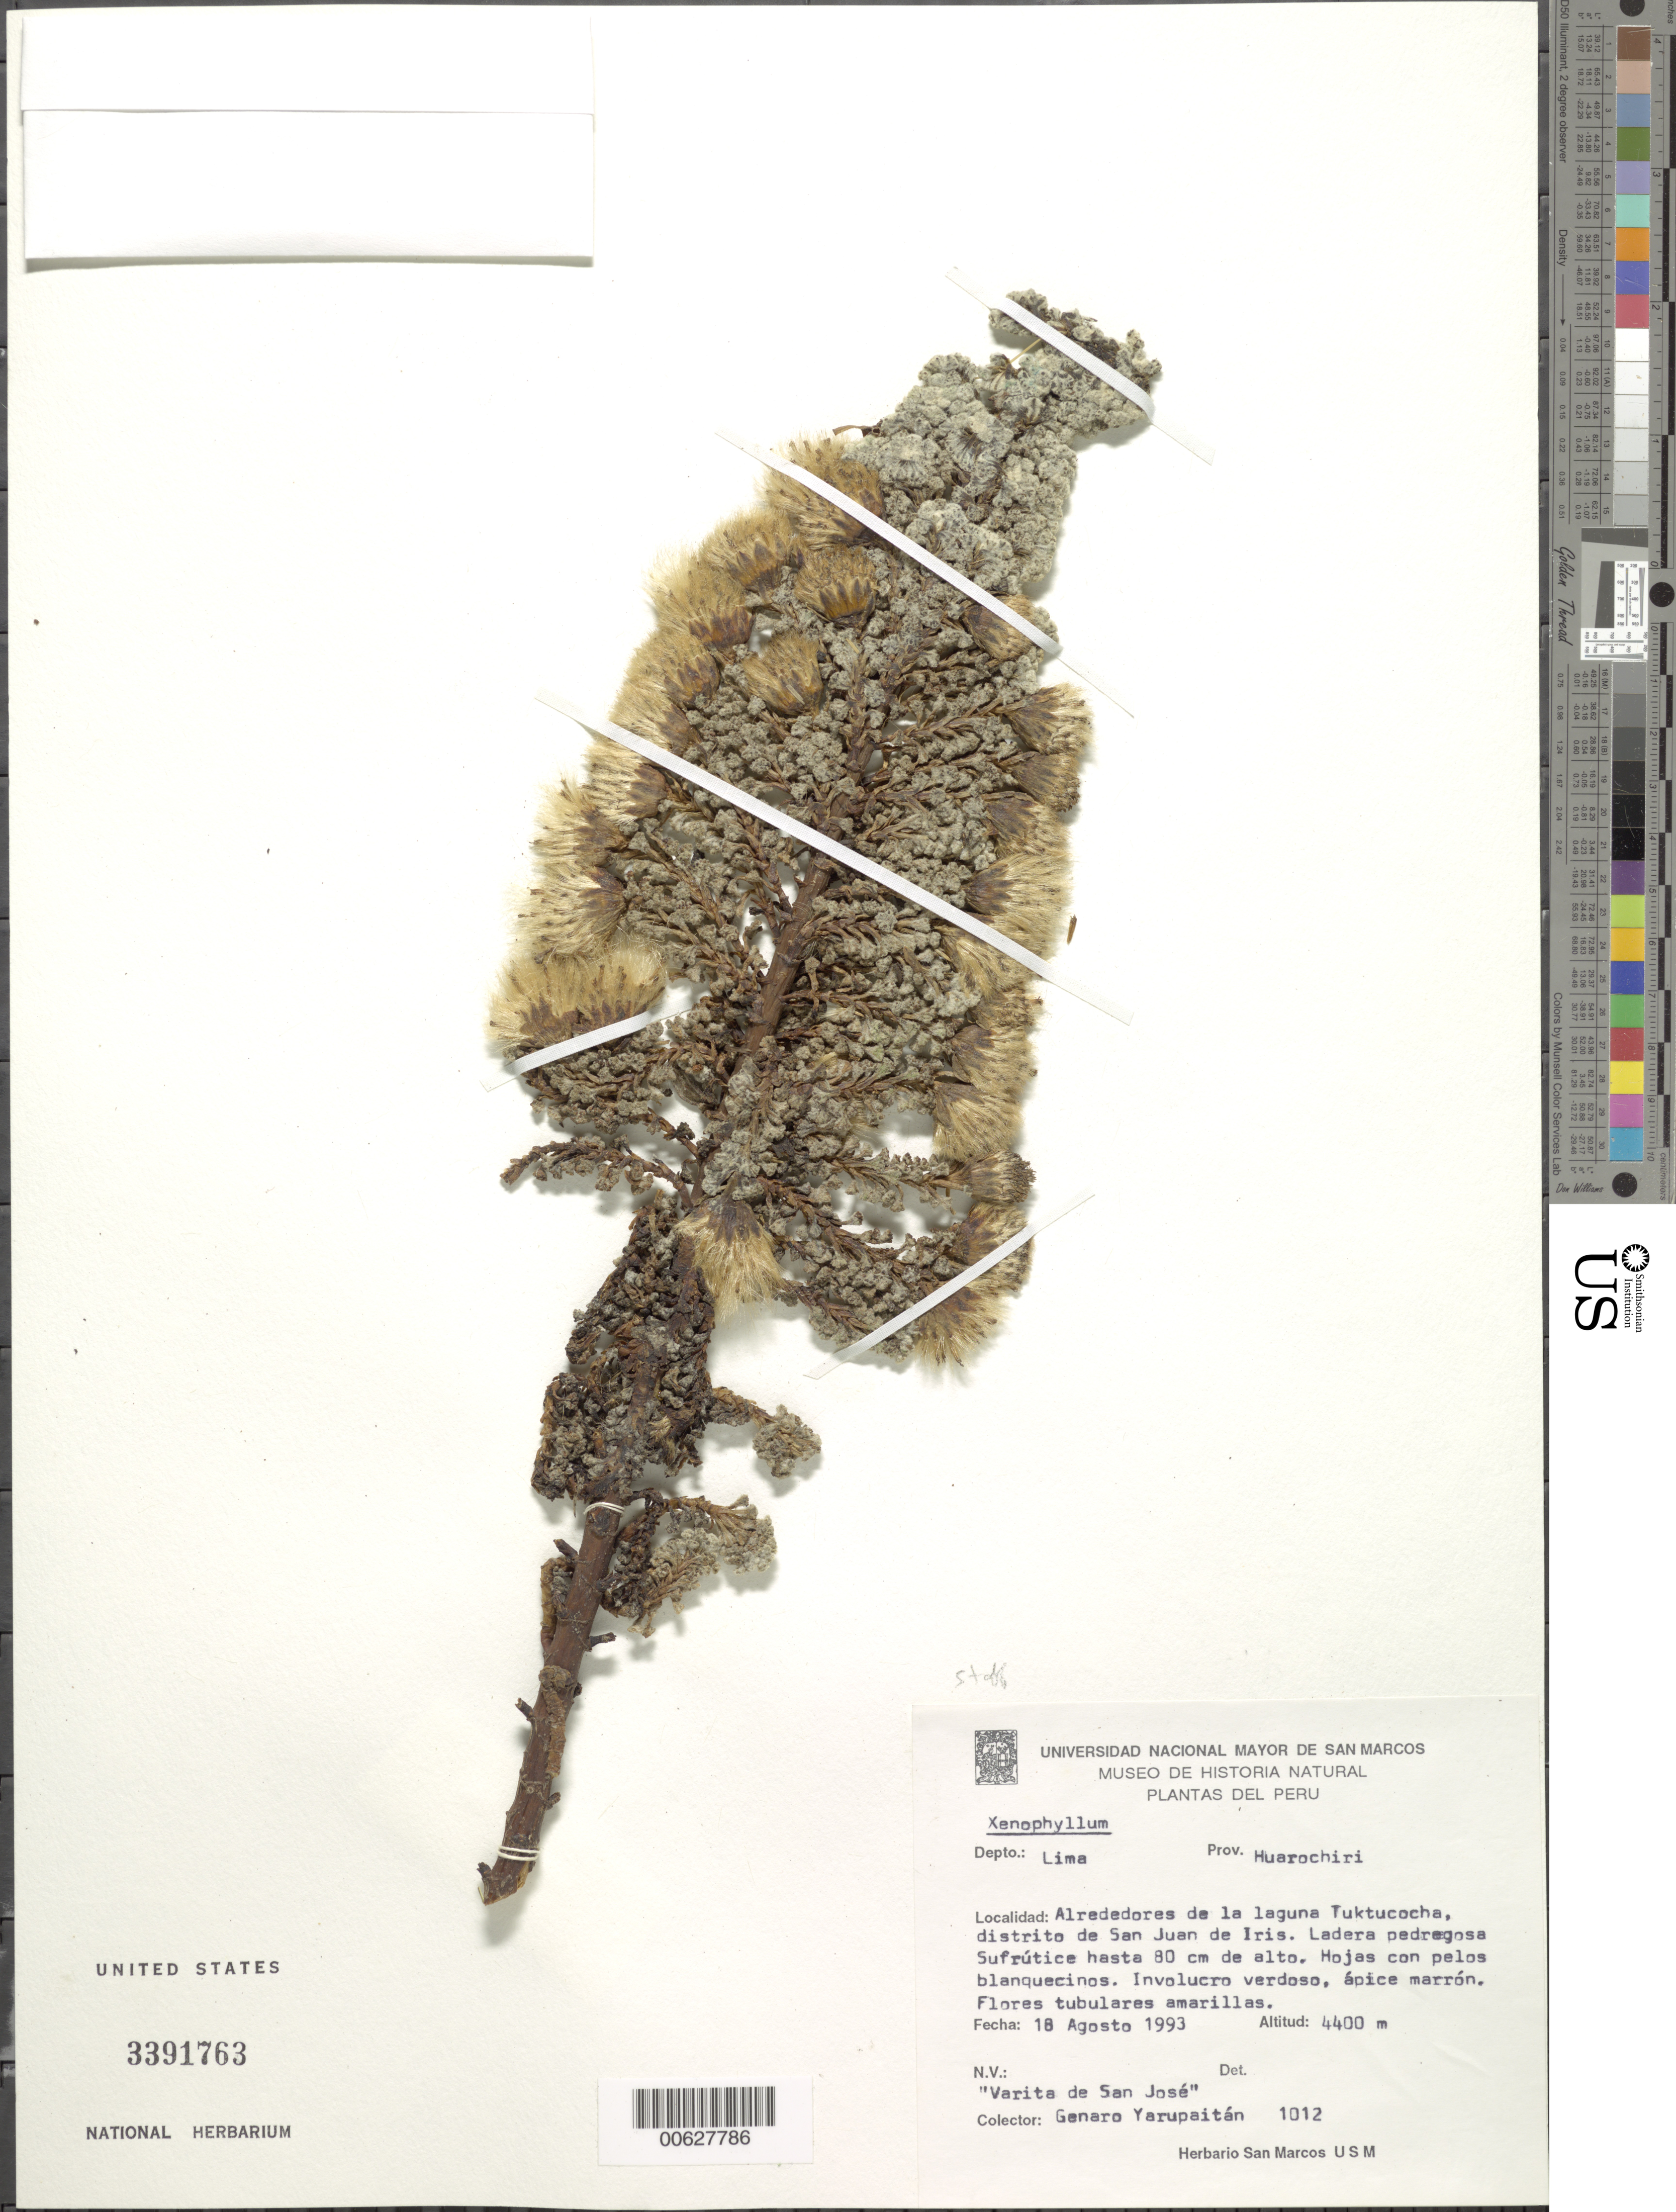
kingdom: Plantae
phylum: Tracheophyta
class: Magnoliopsida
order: Asterales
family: Asteraceae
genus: Xenophyllum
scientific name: Xenophyllum staffordiae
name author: (Sandwith) V.A. Funk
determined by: Funk, Vicki A., (BOT), Smithsonian Institution - National Museum of Natural History (UNITED STATES)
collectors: G. Yarupaitán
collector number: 1012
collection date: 1993-08-18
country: Peru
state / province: Lima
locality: Prov. Huarochiri, Alrededores de la laguna Tukutcocha, distr. de San Juan de Iris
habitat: Ladera pedregosa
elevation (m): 4400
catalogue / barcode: US 3391763